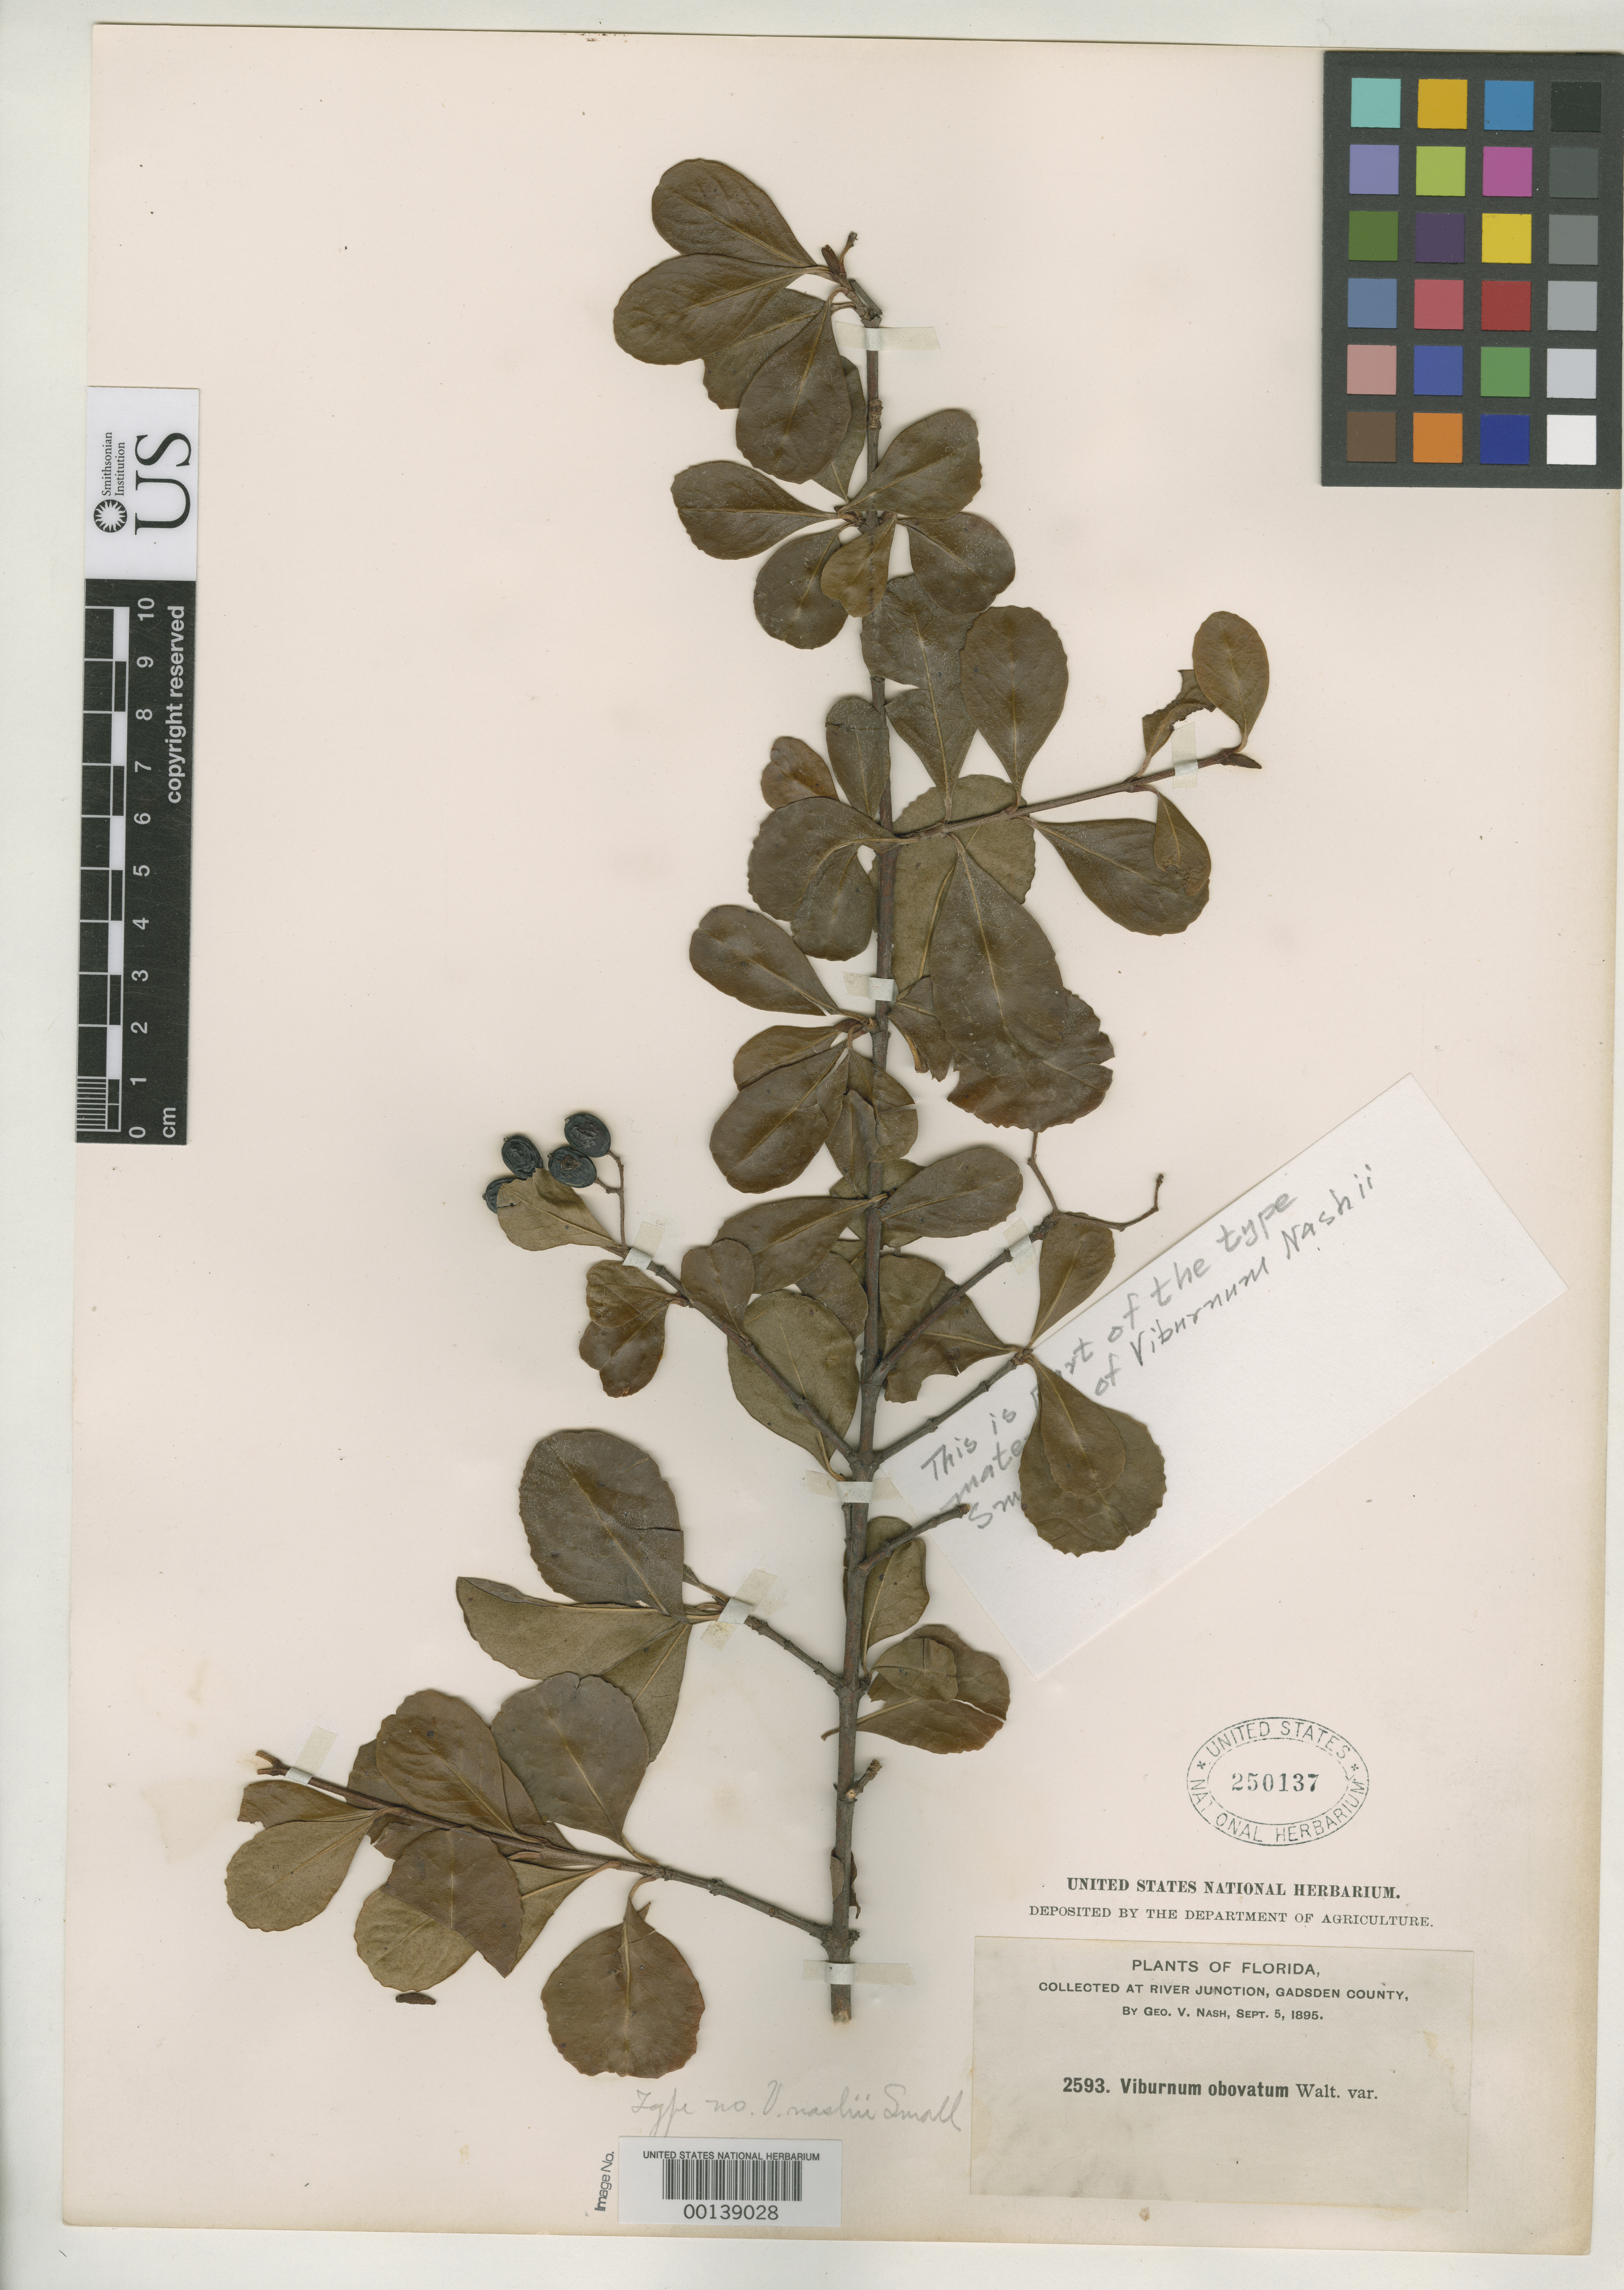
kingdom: Plantae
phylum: Tracheophyta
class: Magnoliopsida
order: Dipsacales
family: Viburnaceae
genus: Viburnum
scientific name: Viburnum nashii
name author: Small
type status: Isotype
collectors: G. V. Nash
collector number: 2593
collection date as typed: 05 Sep 1895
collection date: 1895-09-05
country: United States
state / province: Florida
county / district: Gadsden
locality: River Junction.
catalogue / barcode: US 250137